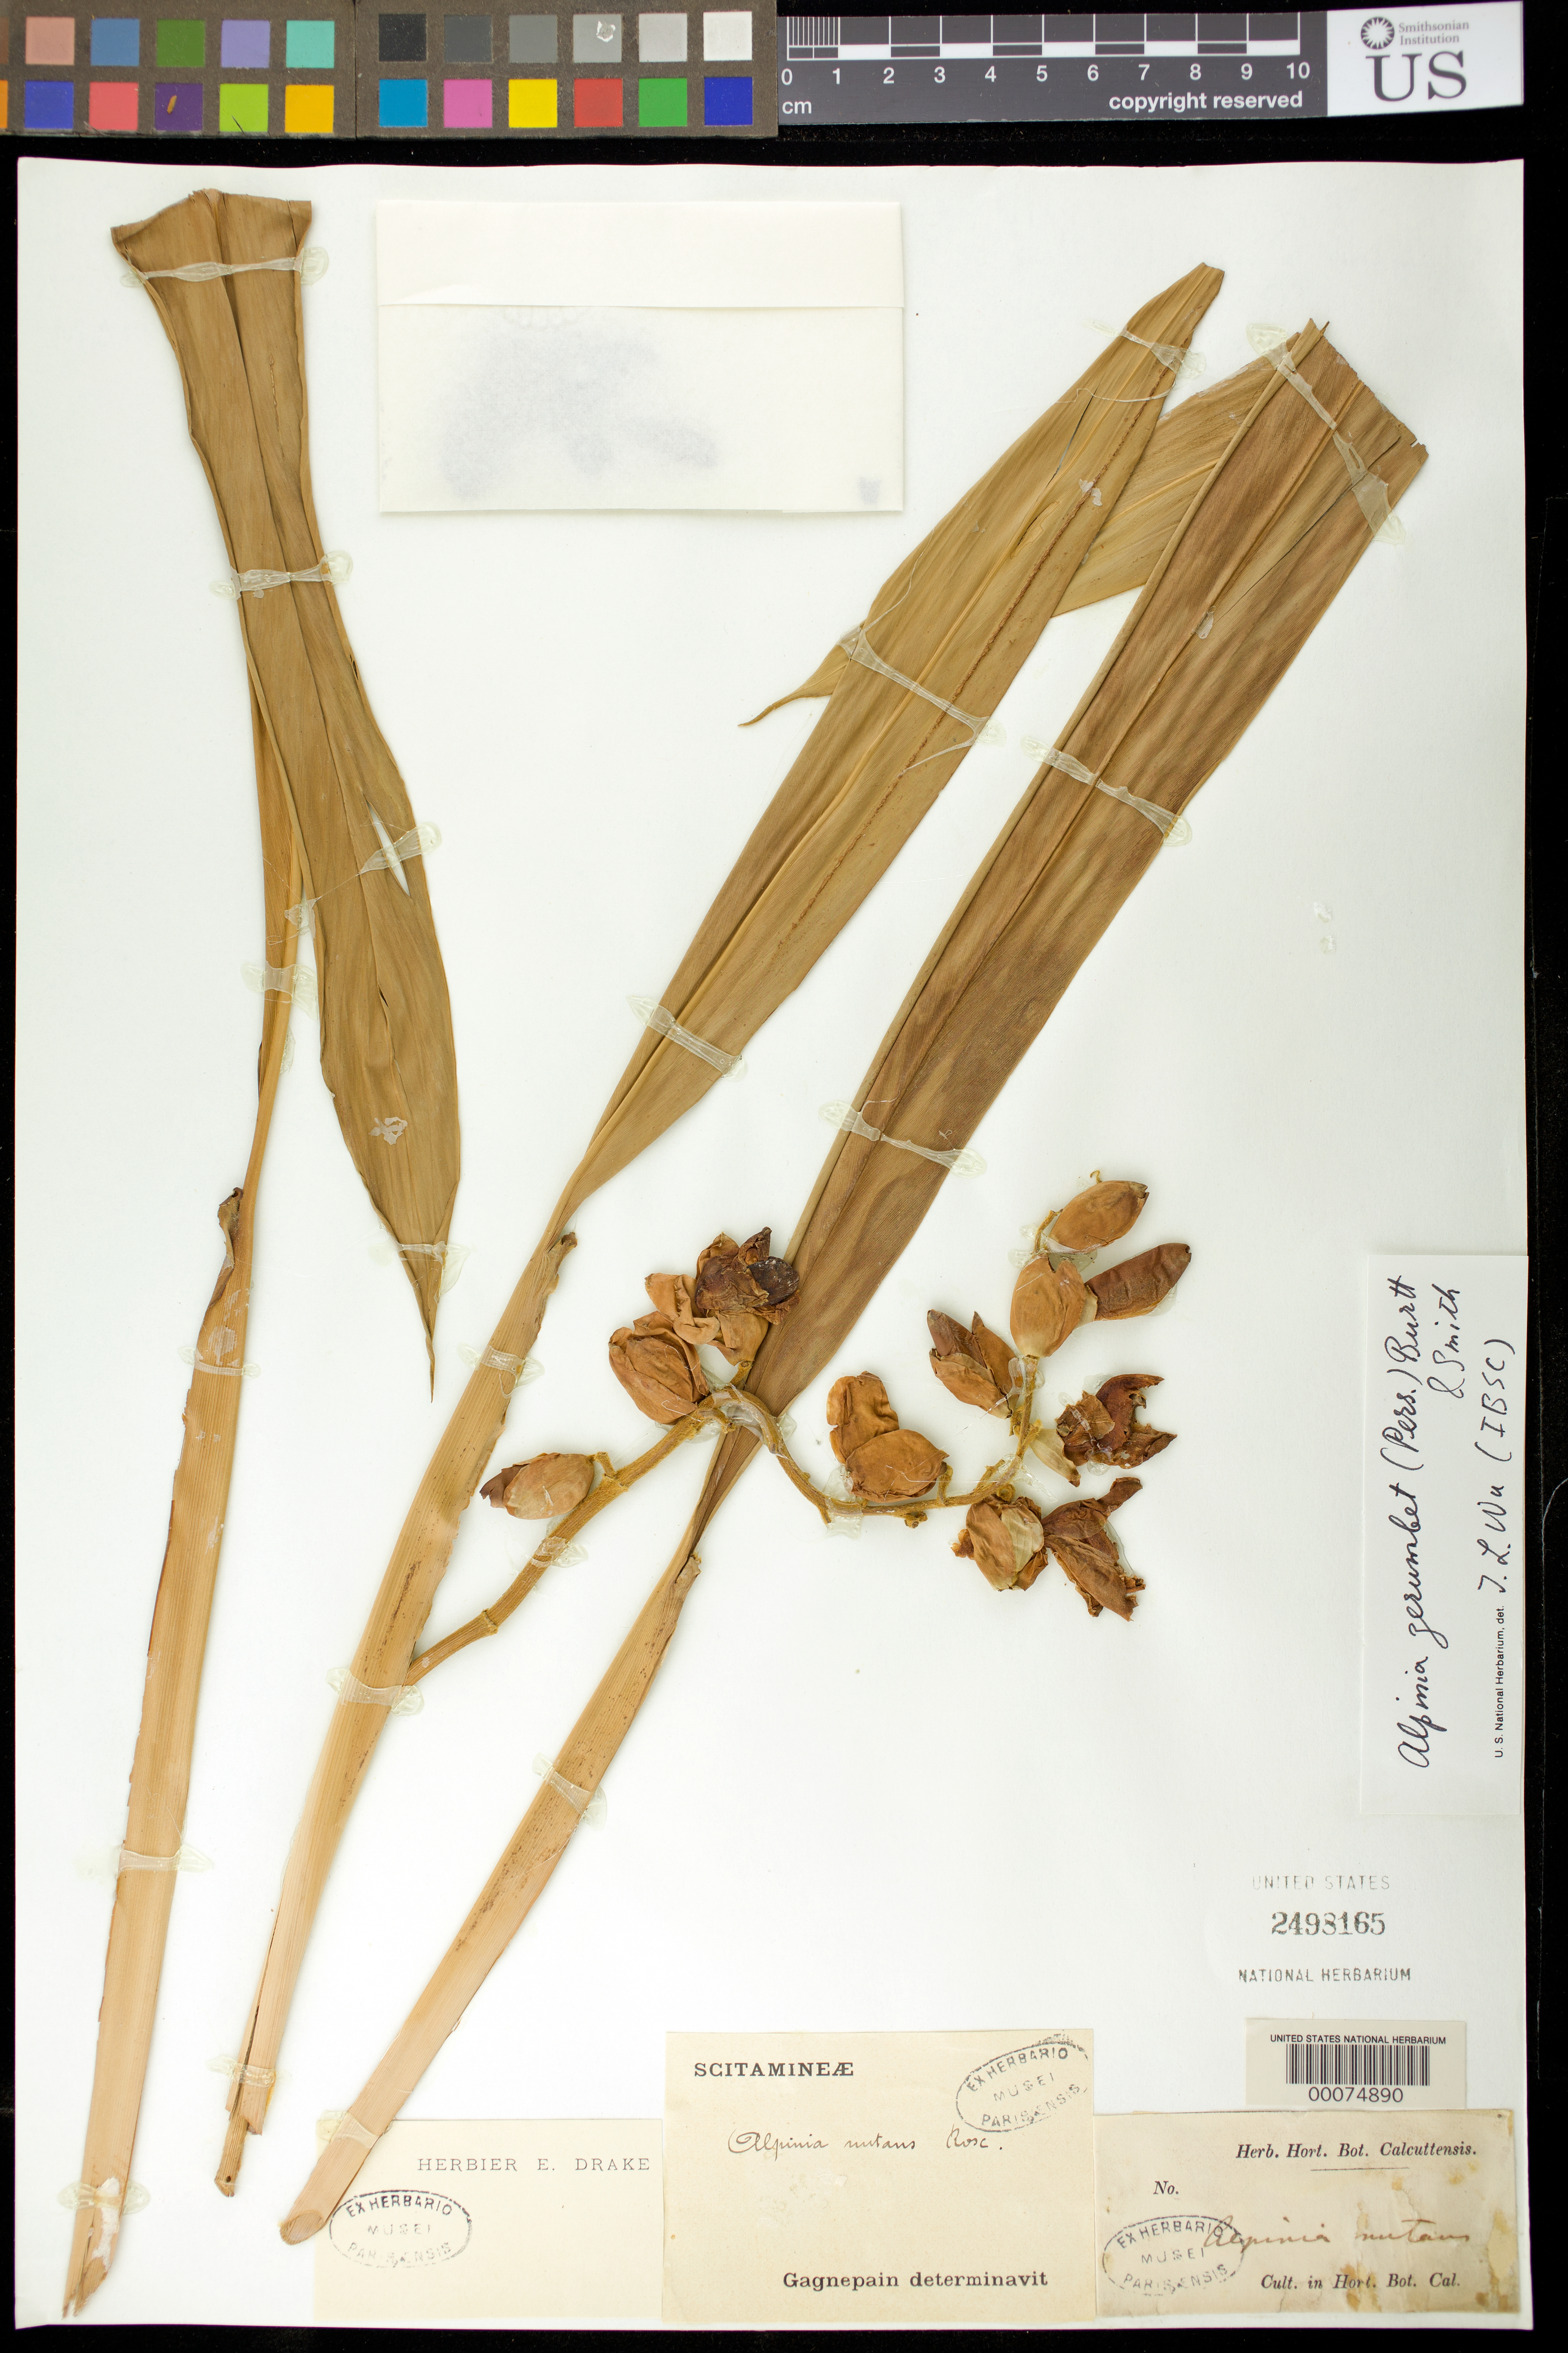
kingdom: Plantae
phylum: Tracheophyta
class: Liliopsida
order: Zingiberales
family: Zingiberaceae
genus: Alpinia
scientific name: Alpinia zerumbet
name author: (Pers.) B.L. Burtt & R.M. Sm.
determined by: Wu, Te-Ling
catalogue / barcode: US 2498165